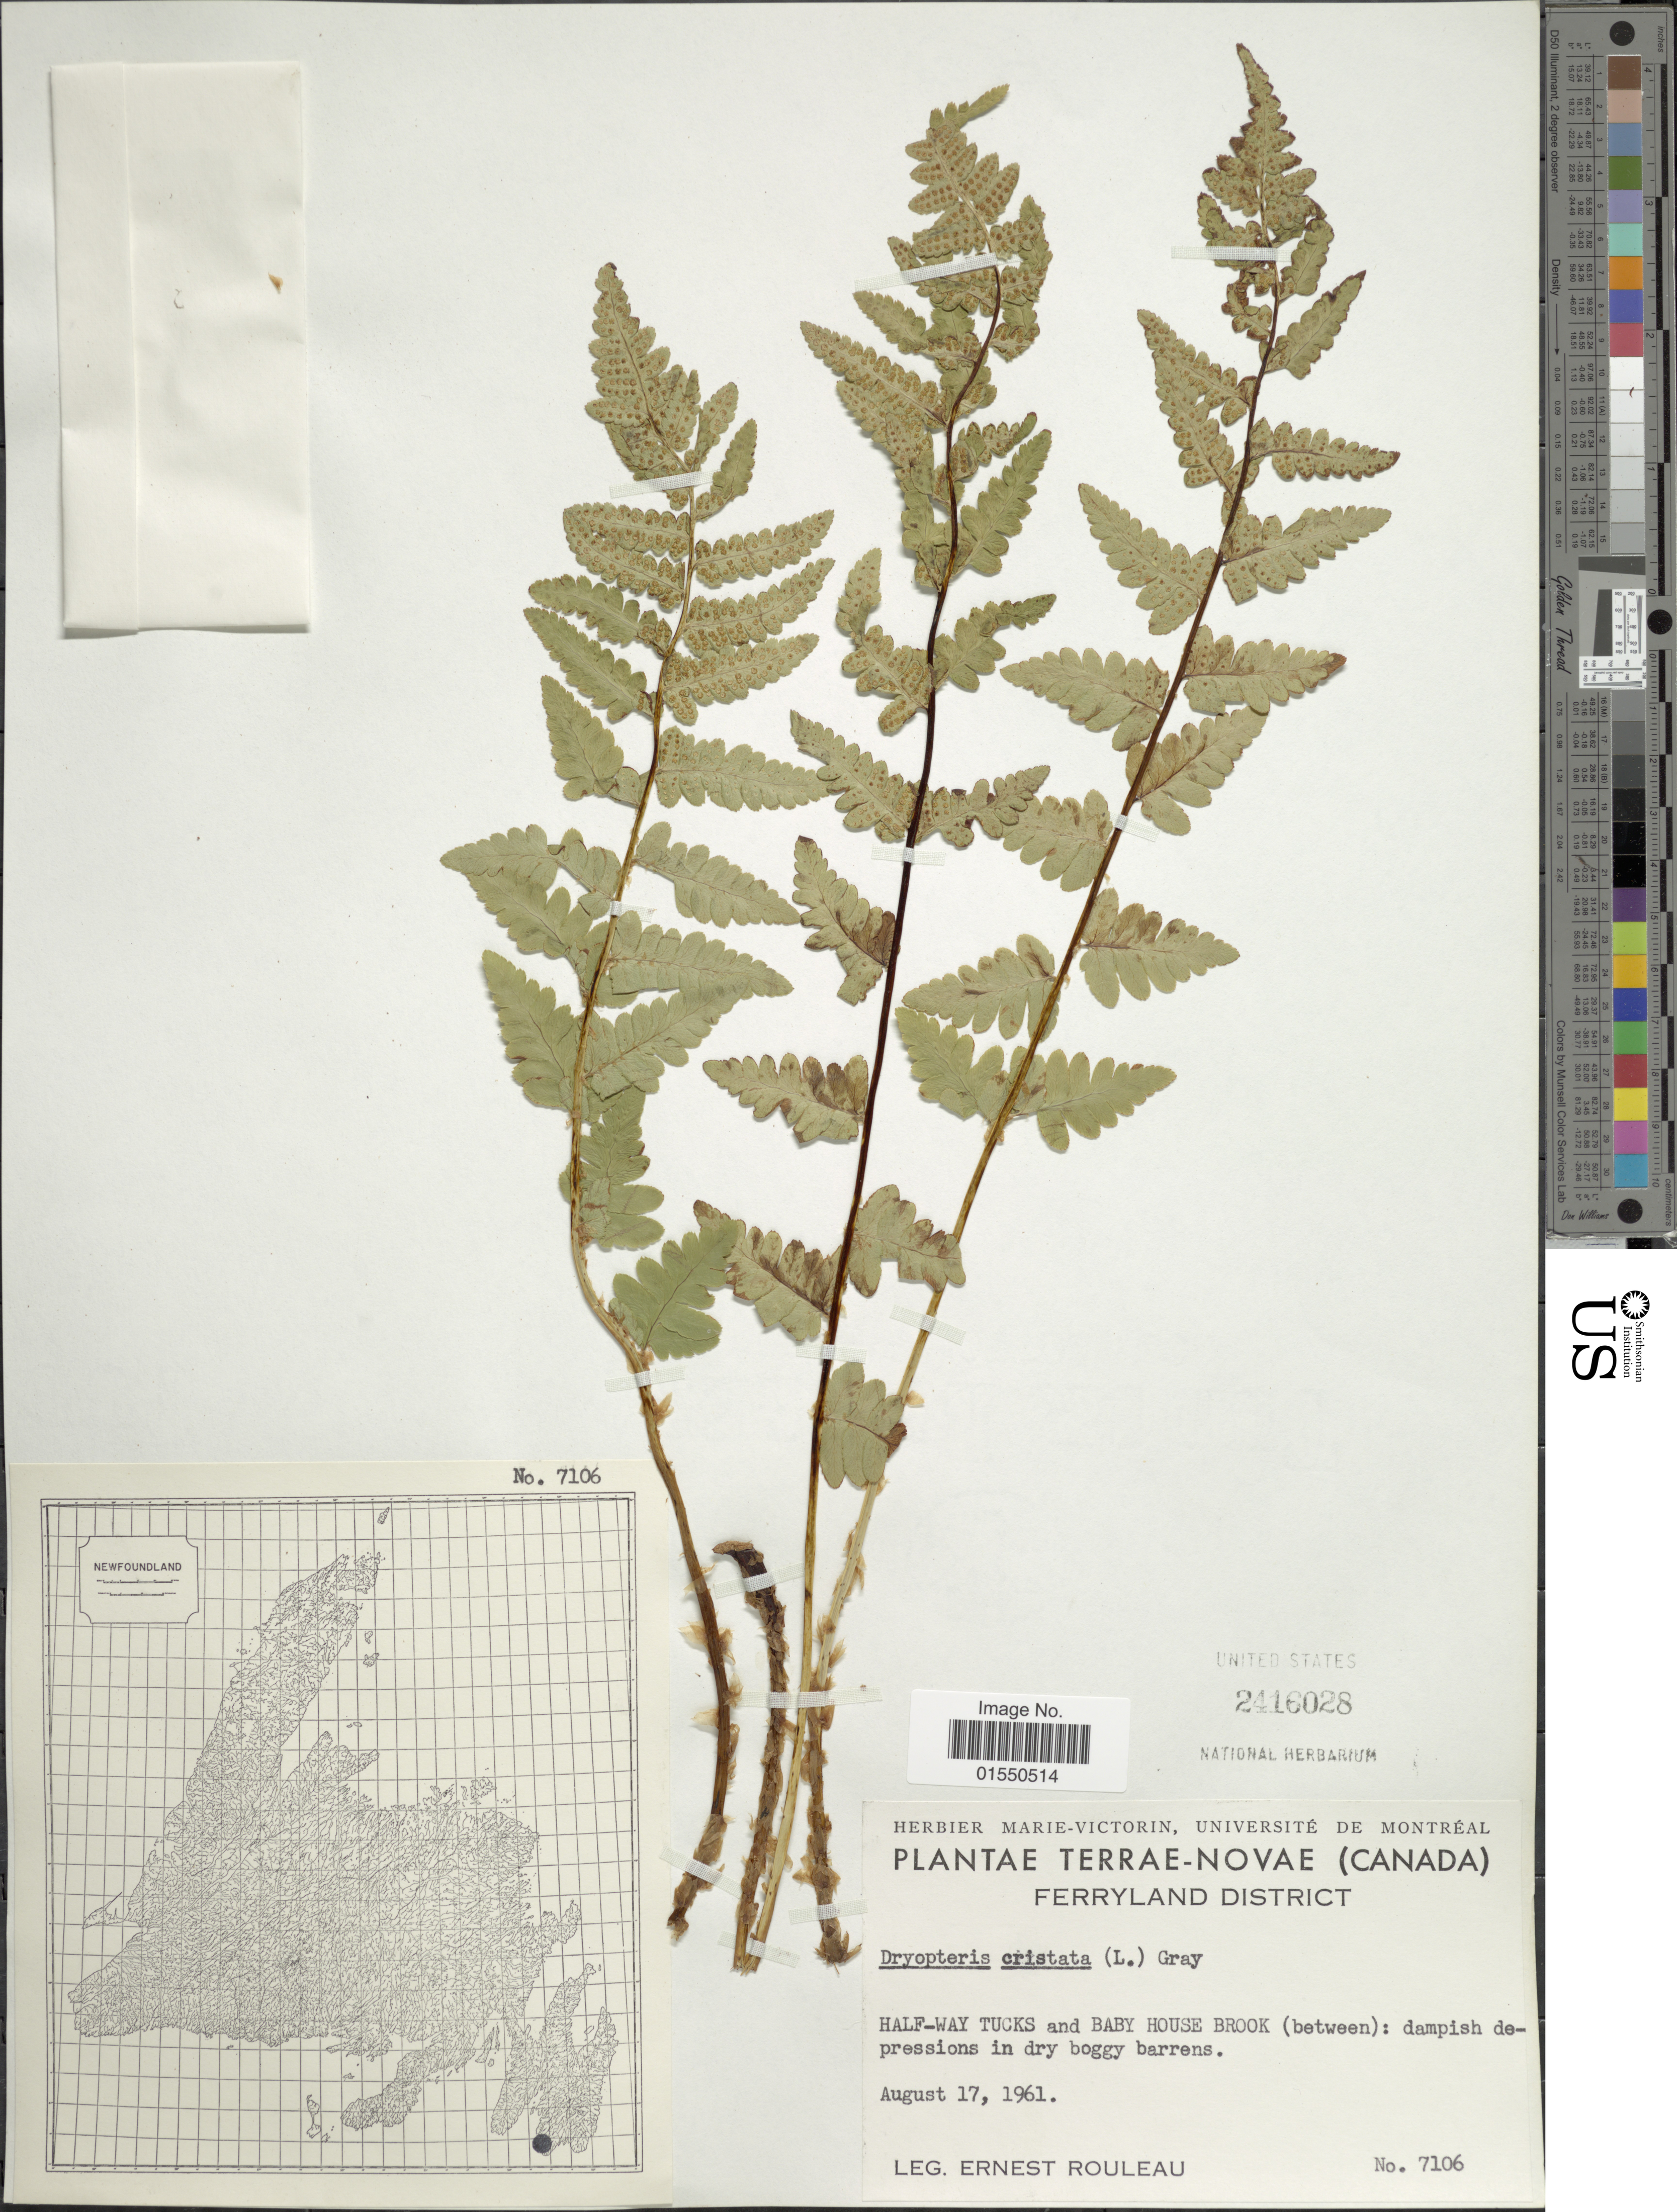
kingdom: Plantae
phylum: Tracheophyta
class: Polypodiopsida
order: Polypodiales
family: Dryopteridaceae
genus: Dryopteris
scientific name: Dryopteris cristata var. spinulosa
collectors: J. Rouleau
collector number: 7106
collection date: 1961-08-17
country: Canada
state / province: Newfoundland and Labrador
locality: Terrae - Novae, Ferryland District, Half - Way Tucks and Baby House Brook (between): dampish depressions in dry boggy barrens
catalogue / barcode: US 2416028